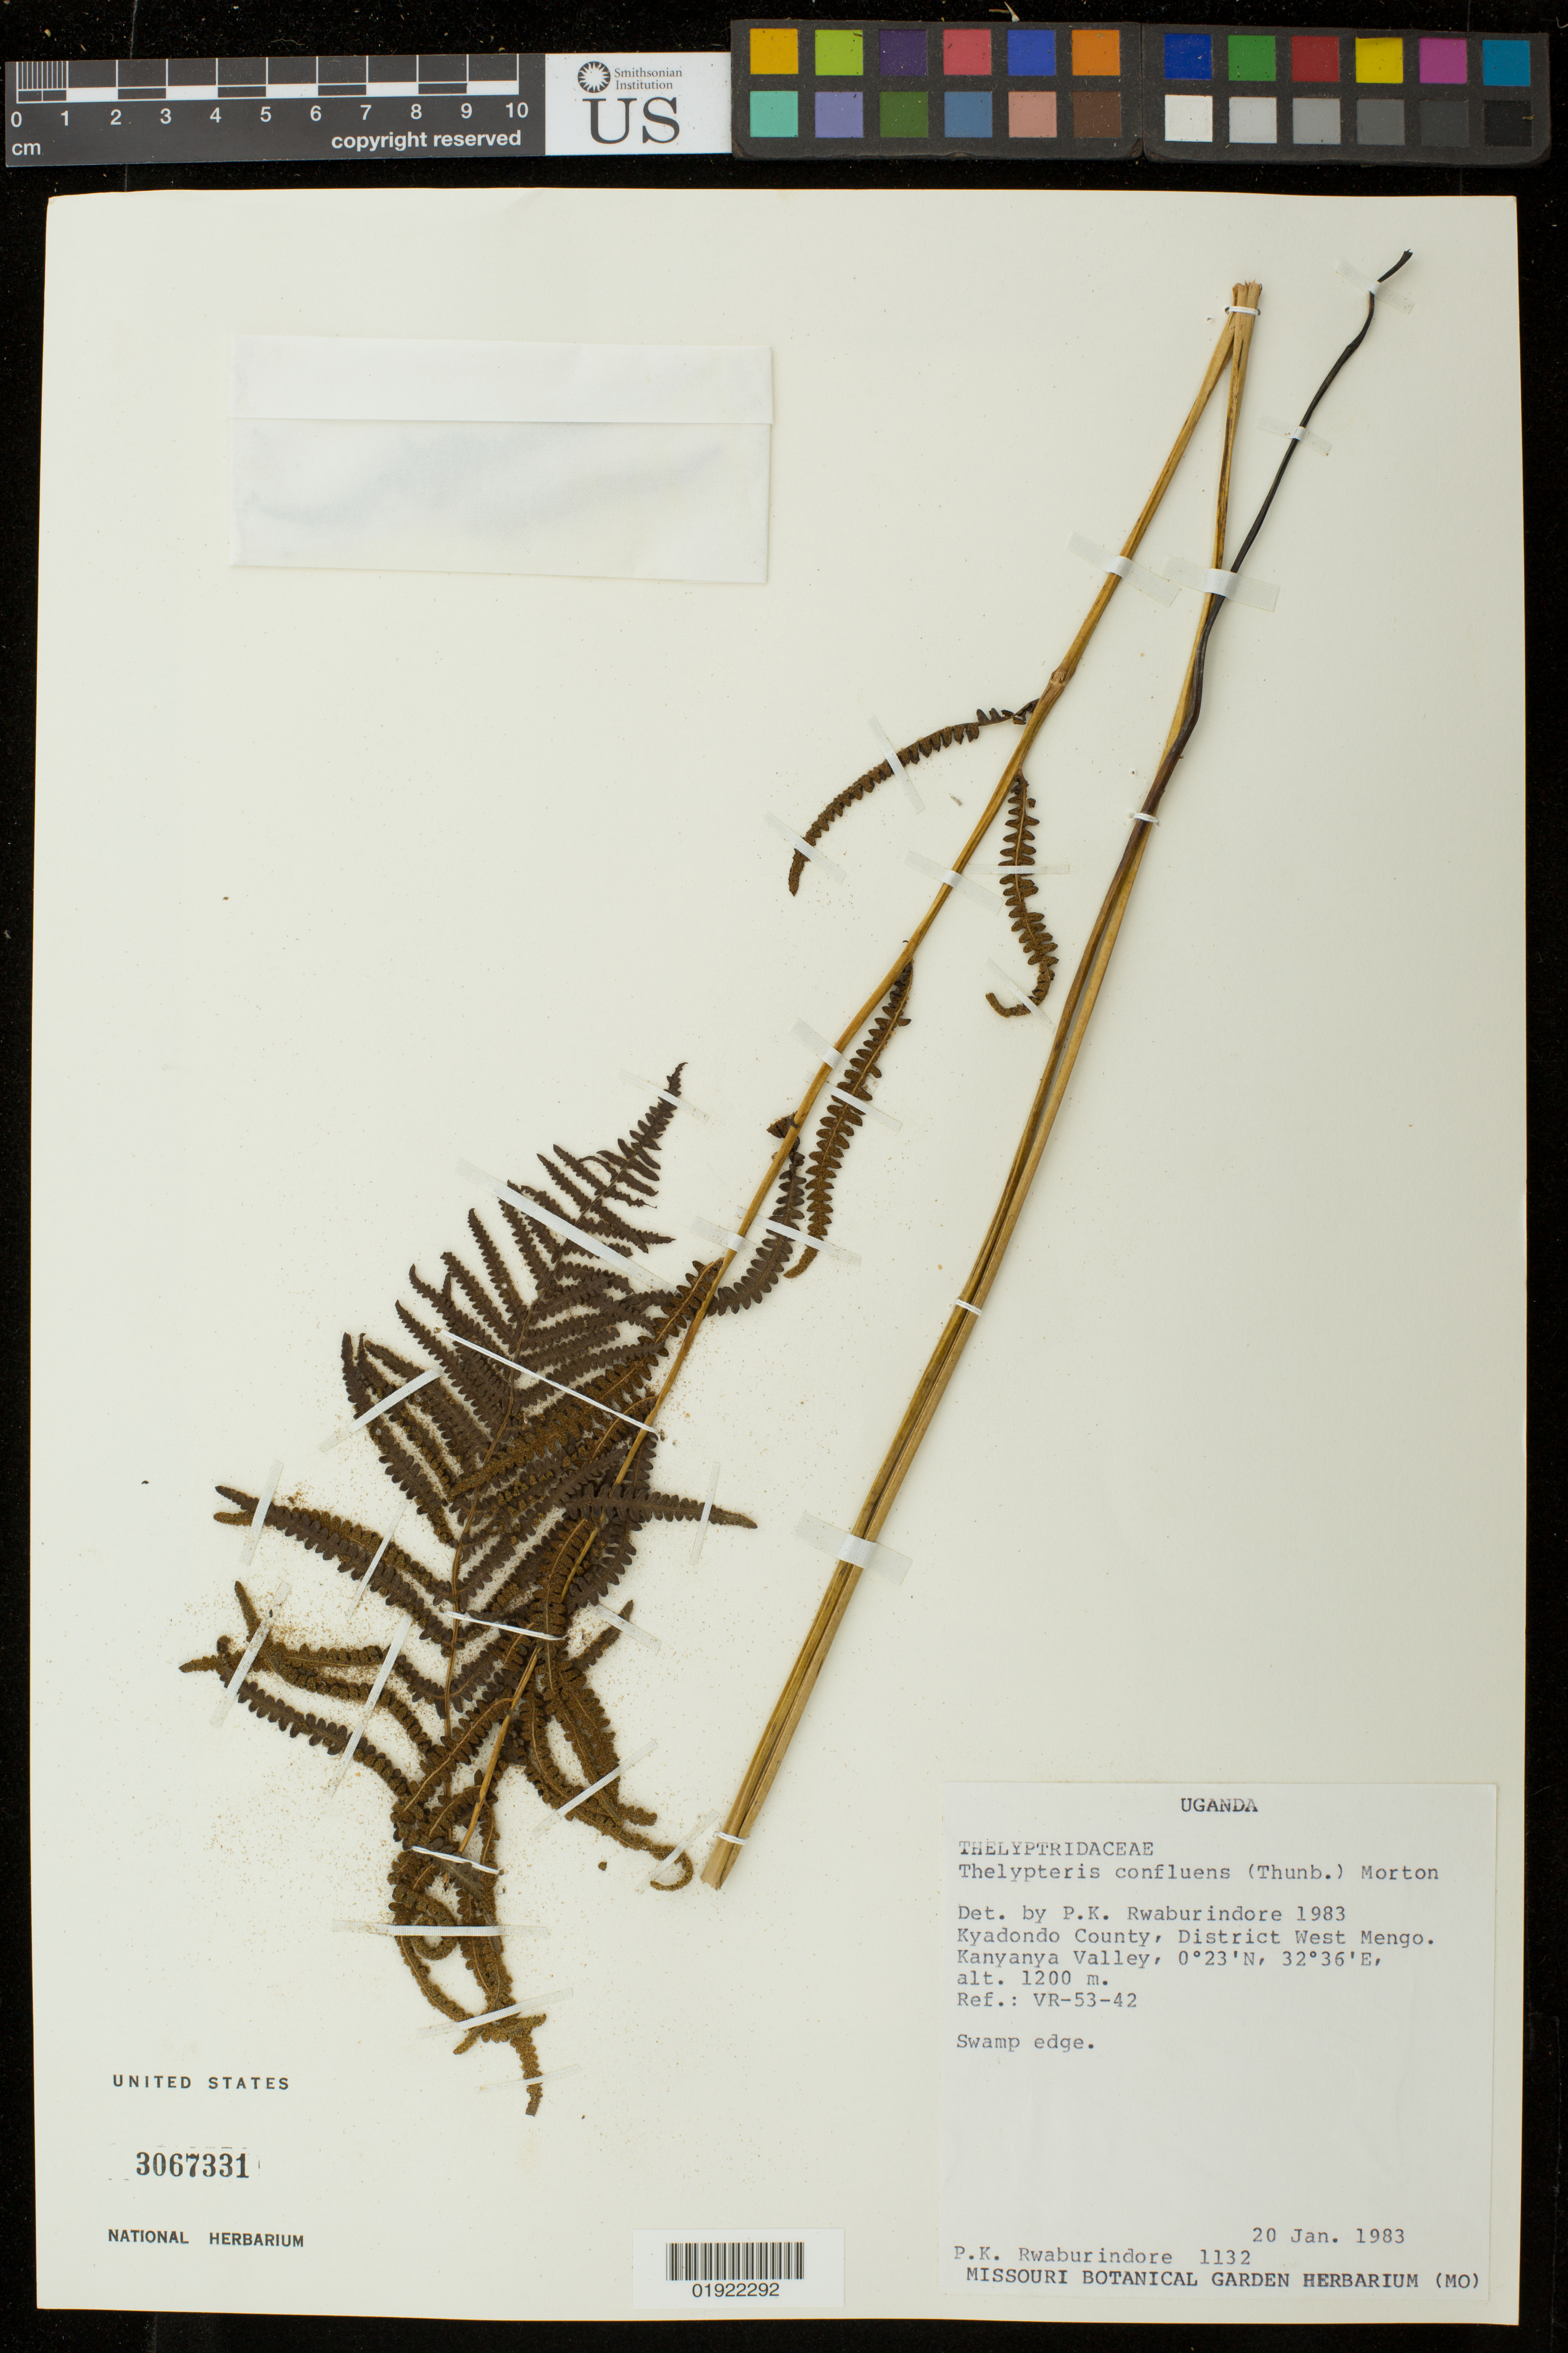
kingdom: Plantae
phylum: Tracheophyta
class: Polypodiopsida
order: Polypodiales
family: Thelypteridaceae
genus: Thelypteris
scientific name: Thelypteris confluens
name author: (Thunb.) C.V. Morton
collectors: P. Rwaburindore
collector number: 1132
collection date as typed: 20 Jan 1983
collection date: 1983-01-20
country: Uganda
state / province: Central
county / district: Kyadondo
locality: District West Mengo. Kanyanya Valley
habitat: swamp edge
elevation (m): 1200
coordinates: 0 23 0 N, 32 36 0 E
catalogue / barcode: US 3067331